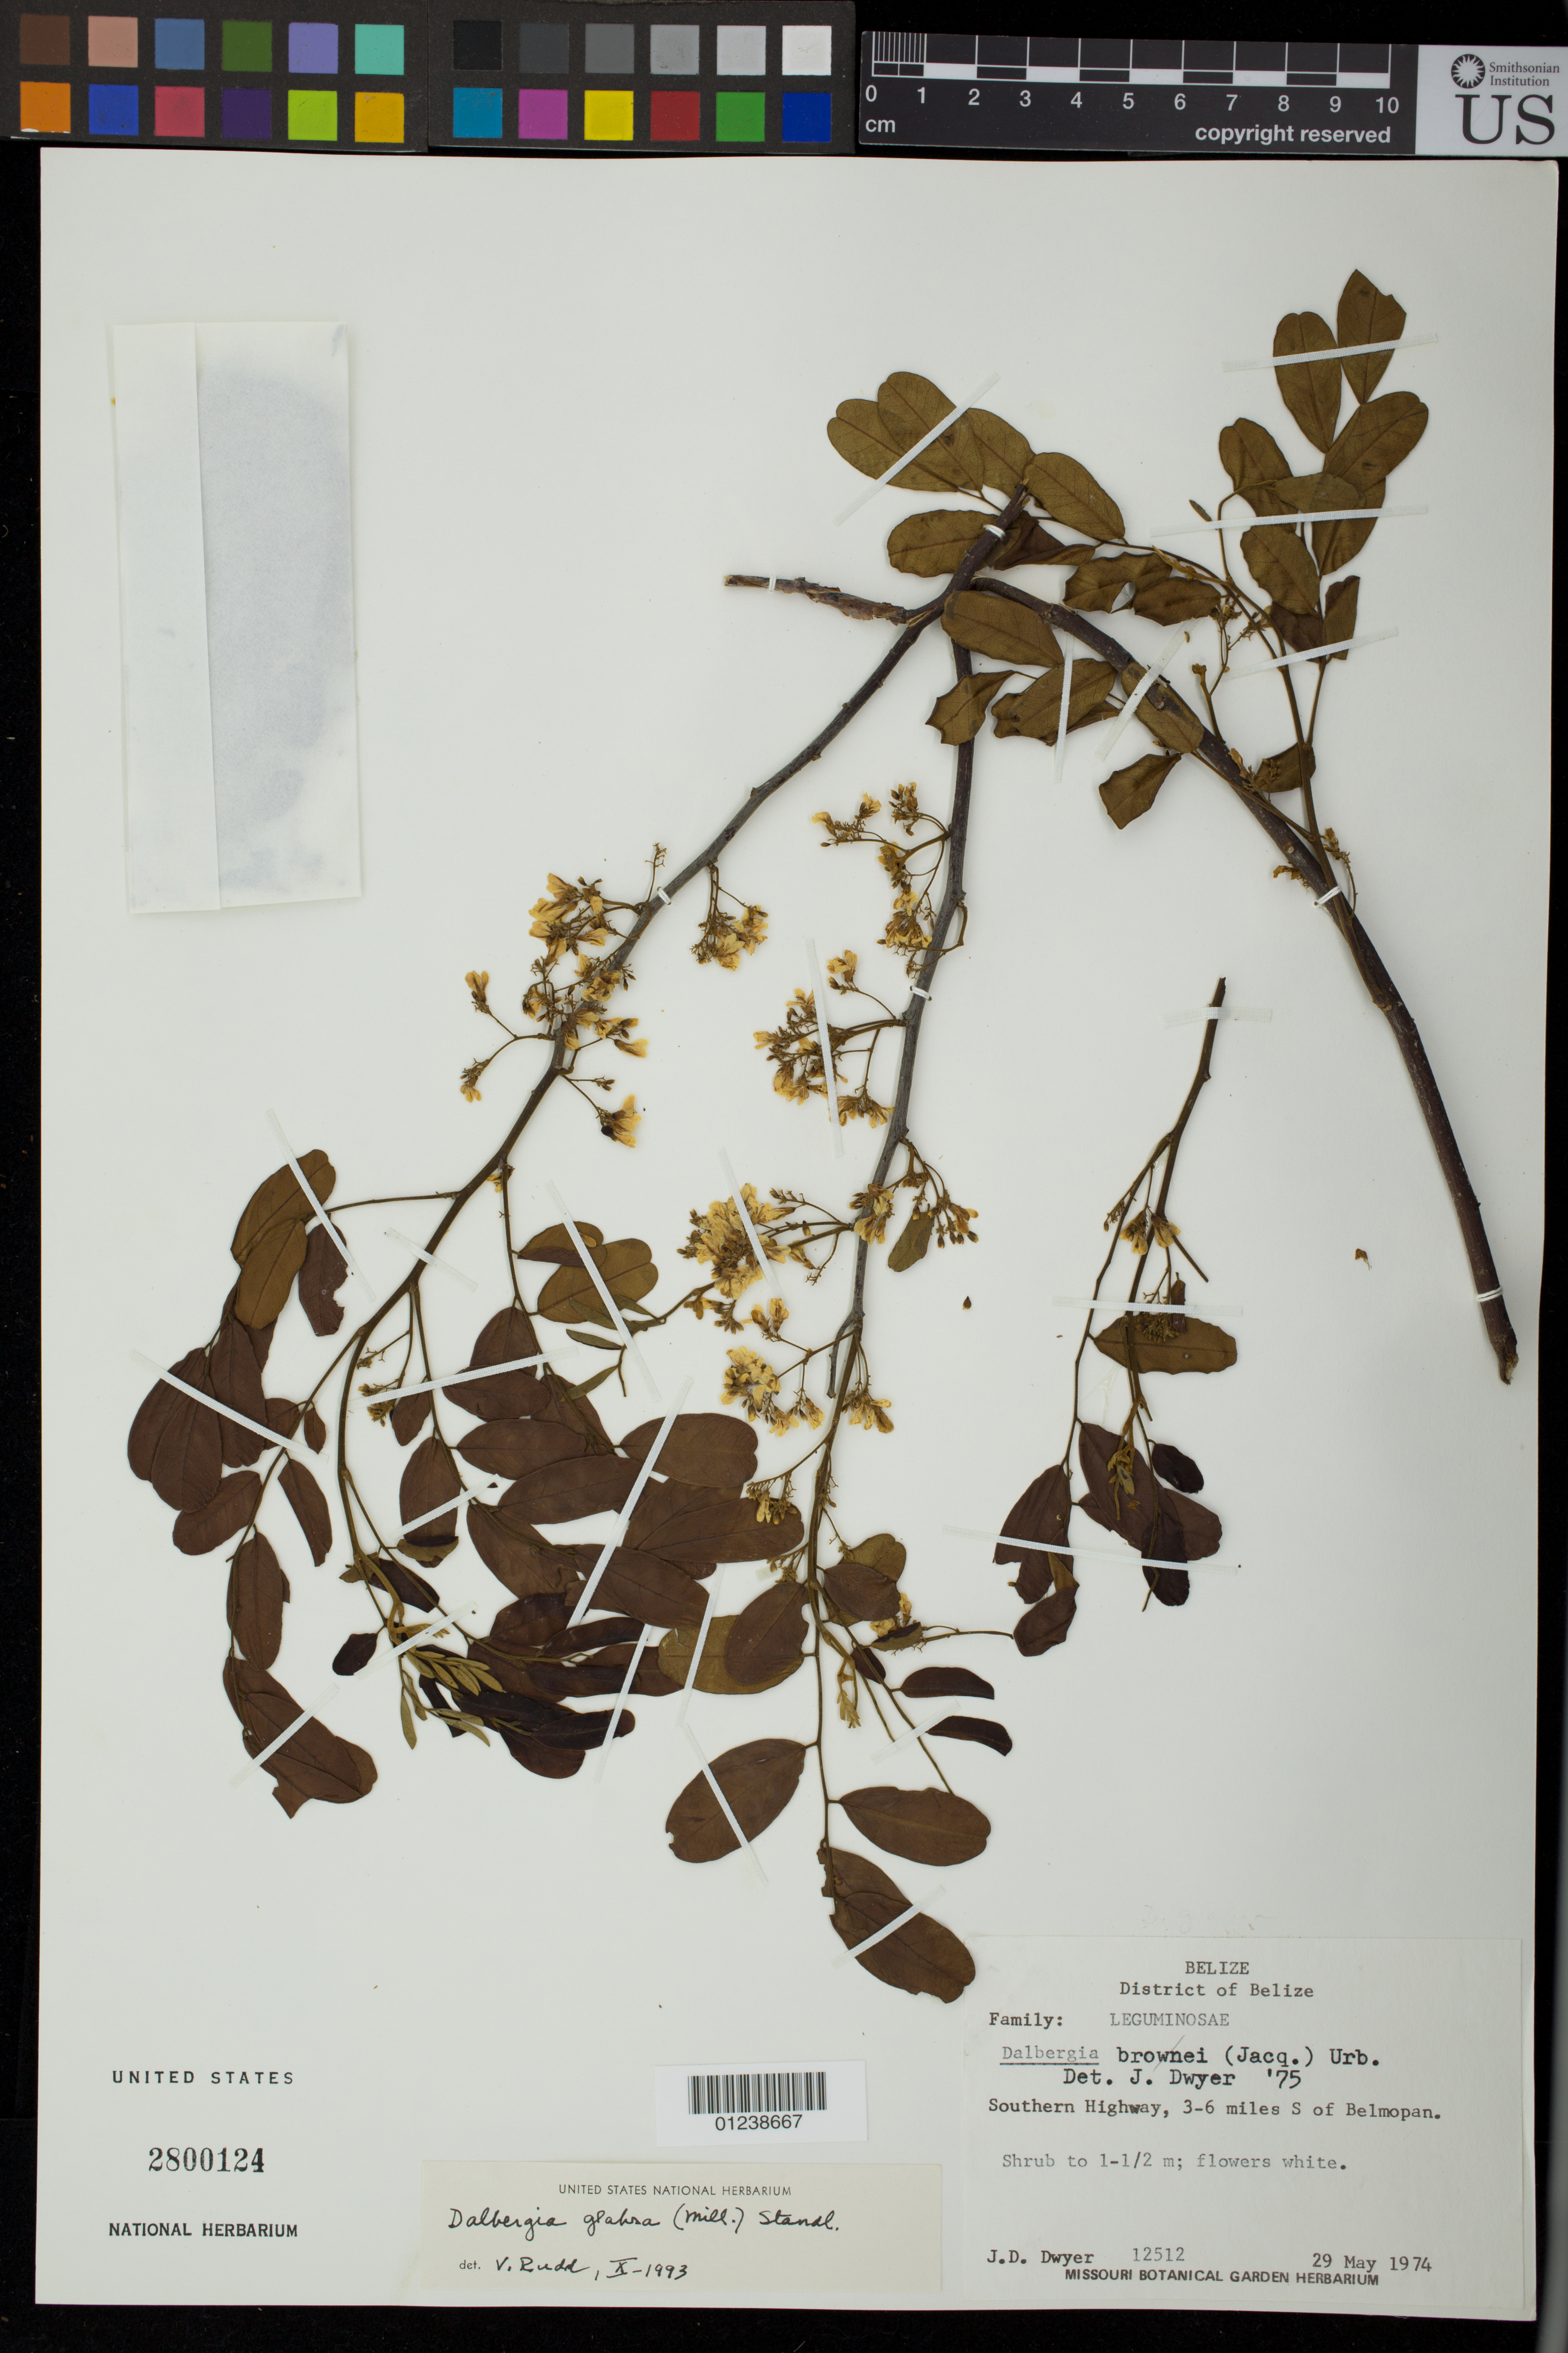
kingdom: Plantae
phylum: Tracheophyta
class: Magnoliopsida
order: Fabales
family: Fabaceae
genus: Dalbergia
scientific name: Dalbergia glabra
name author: (Mill.) Standl.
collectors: J. D. Dwyer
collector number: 12512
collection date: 1974-05-29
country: Belize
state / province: Cayo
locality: Southern Highway, 3-6 miles S of Belmopan.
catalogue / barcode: US 2800124